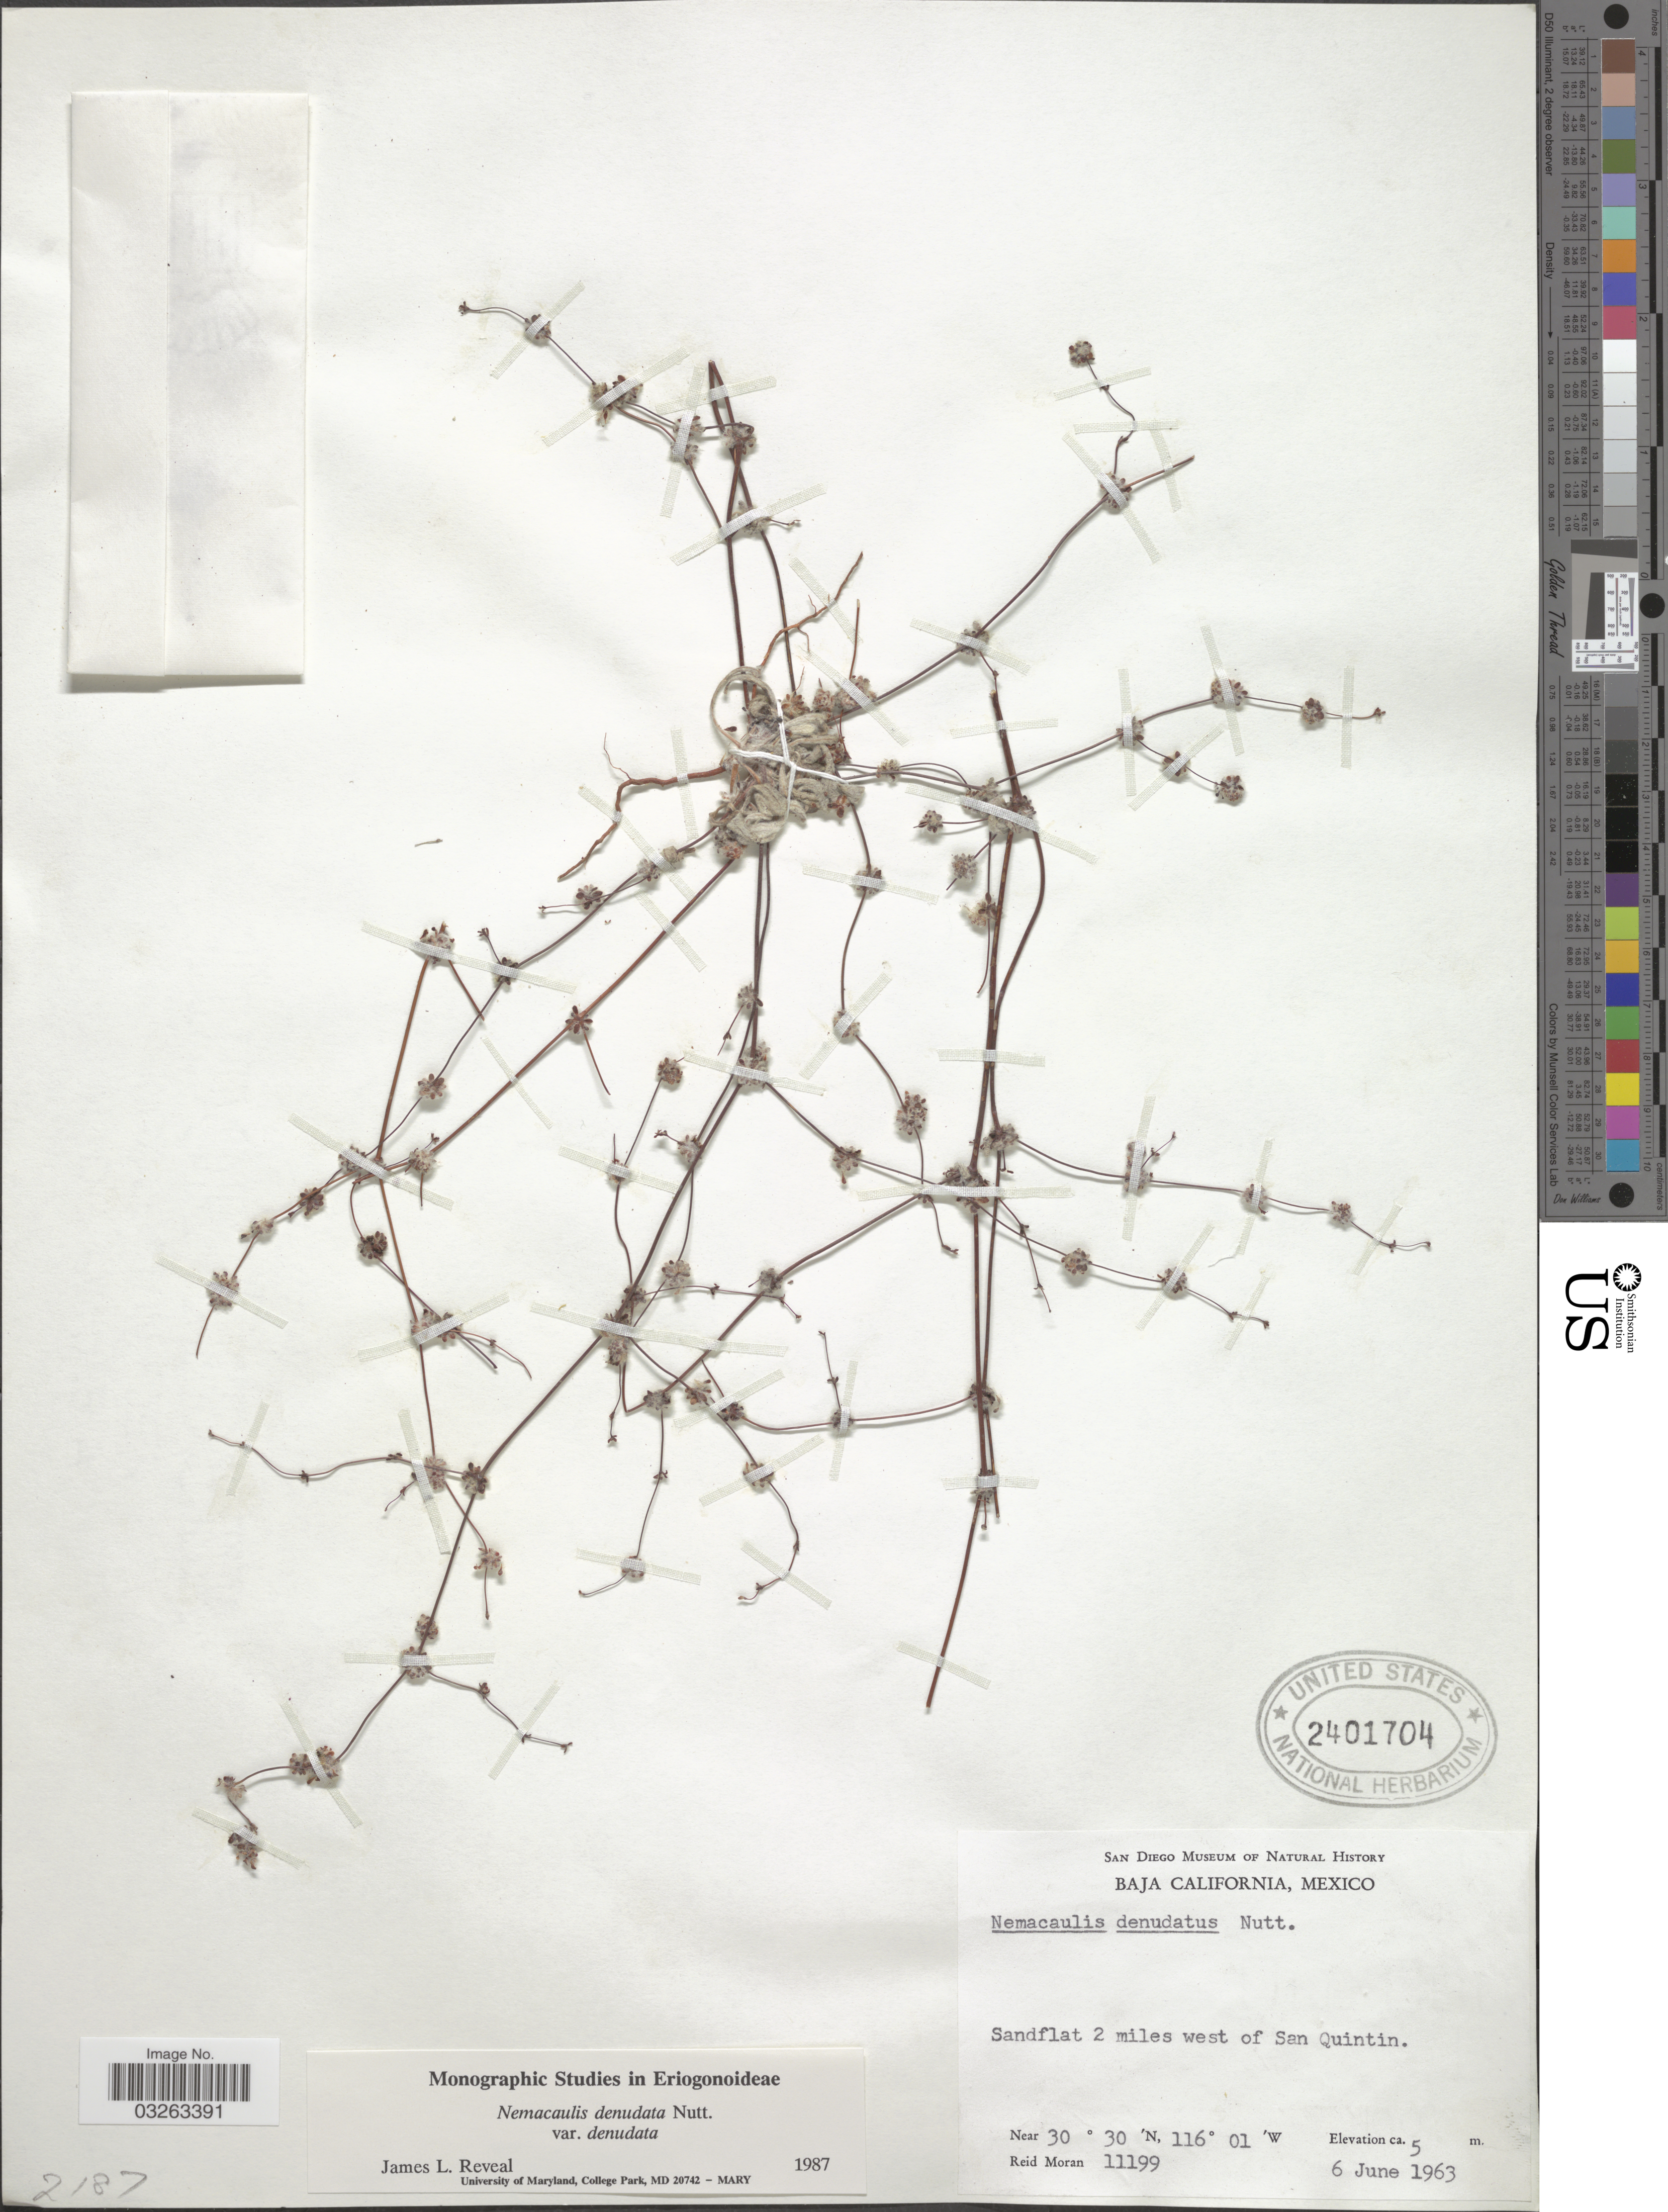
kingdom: Plantae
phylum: Tracheophyta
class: Magnoliopsida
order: Caryophyllales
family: Polygonaceae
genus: Nemacaulis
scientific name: Nemacaulis denudata var. denudata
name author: Nutt.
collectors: R. Moran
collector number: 11199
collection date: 1963-06-06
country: Mexico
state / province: Baja California Norte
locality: Sandflat 2 miles west of San Quintin.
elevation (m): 5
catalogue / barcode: US 2401704